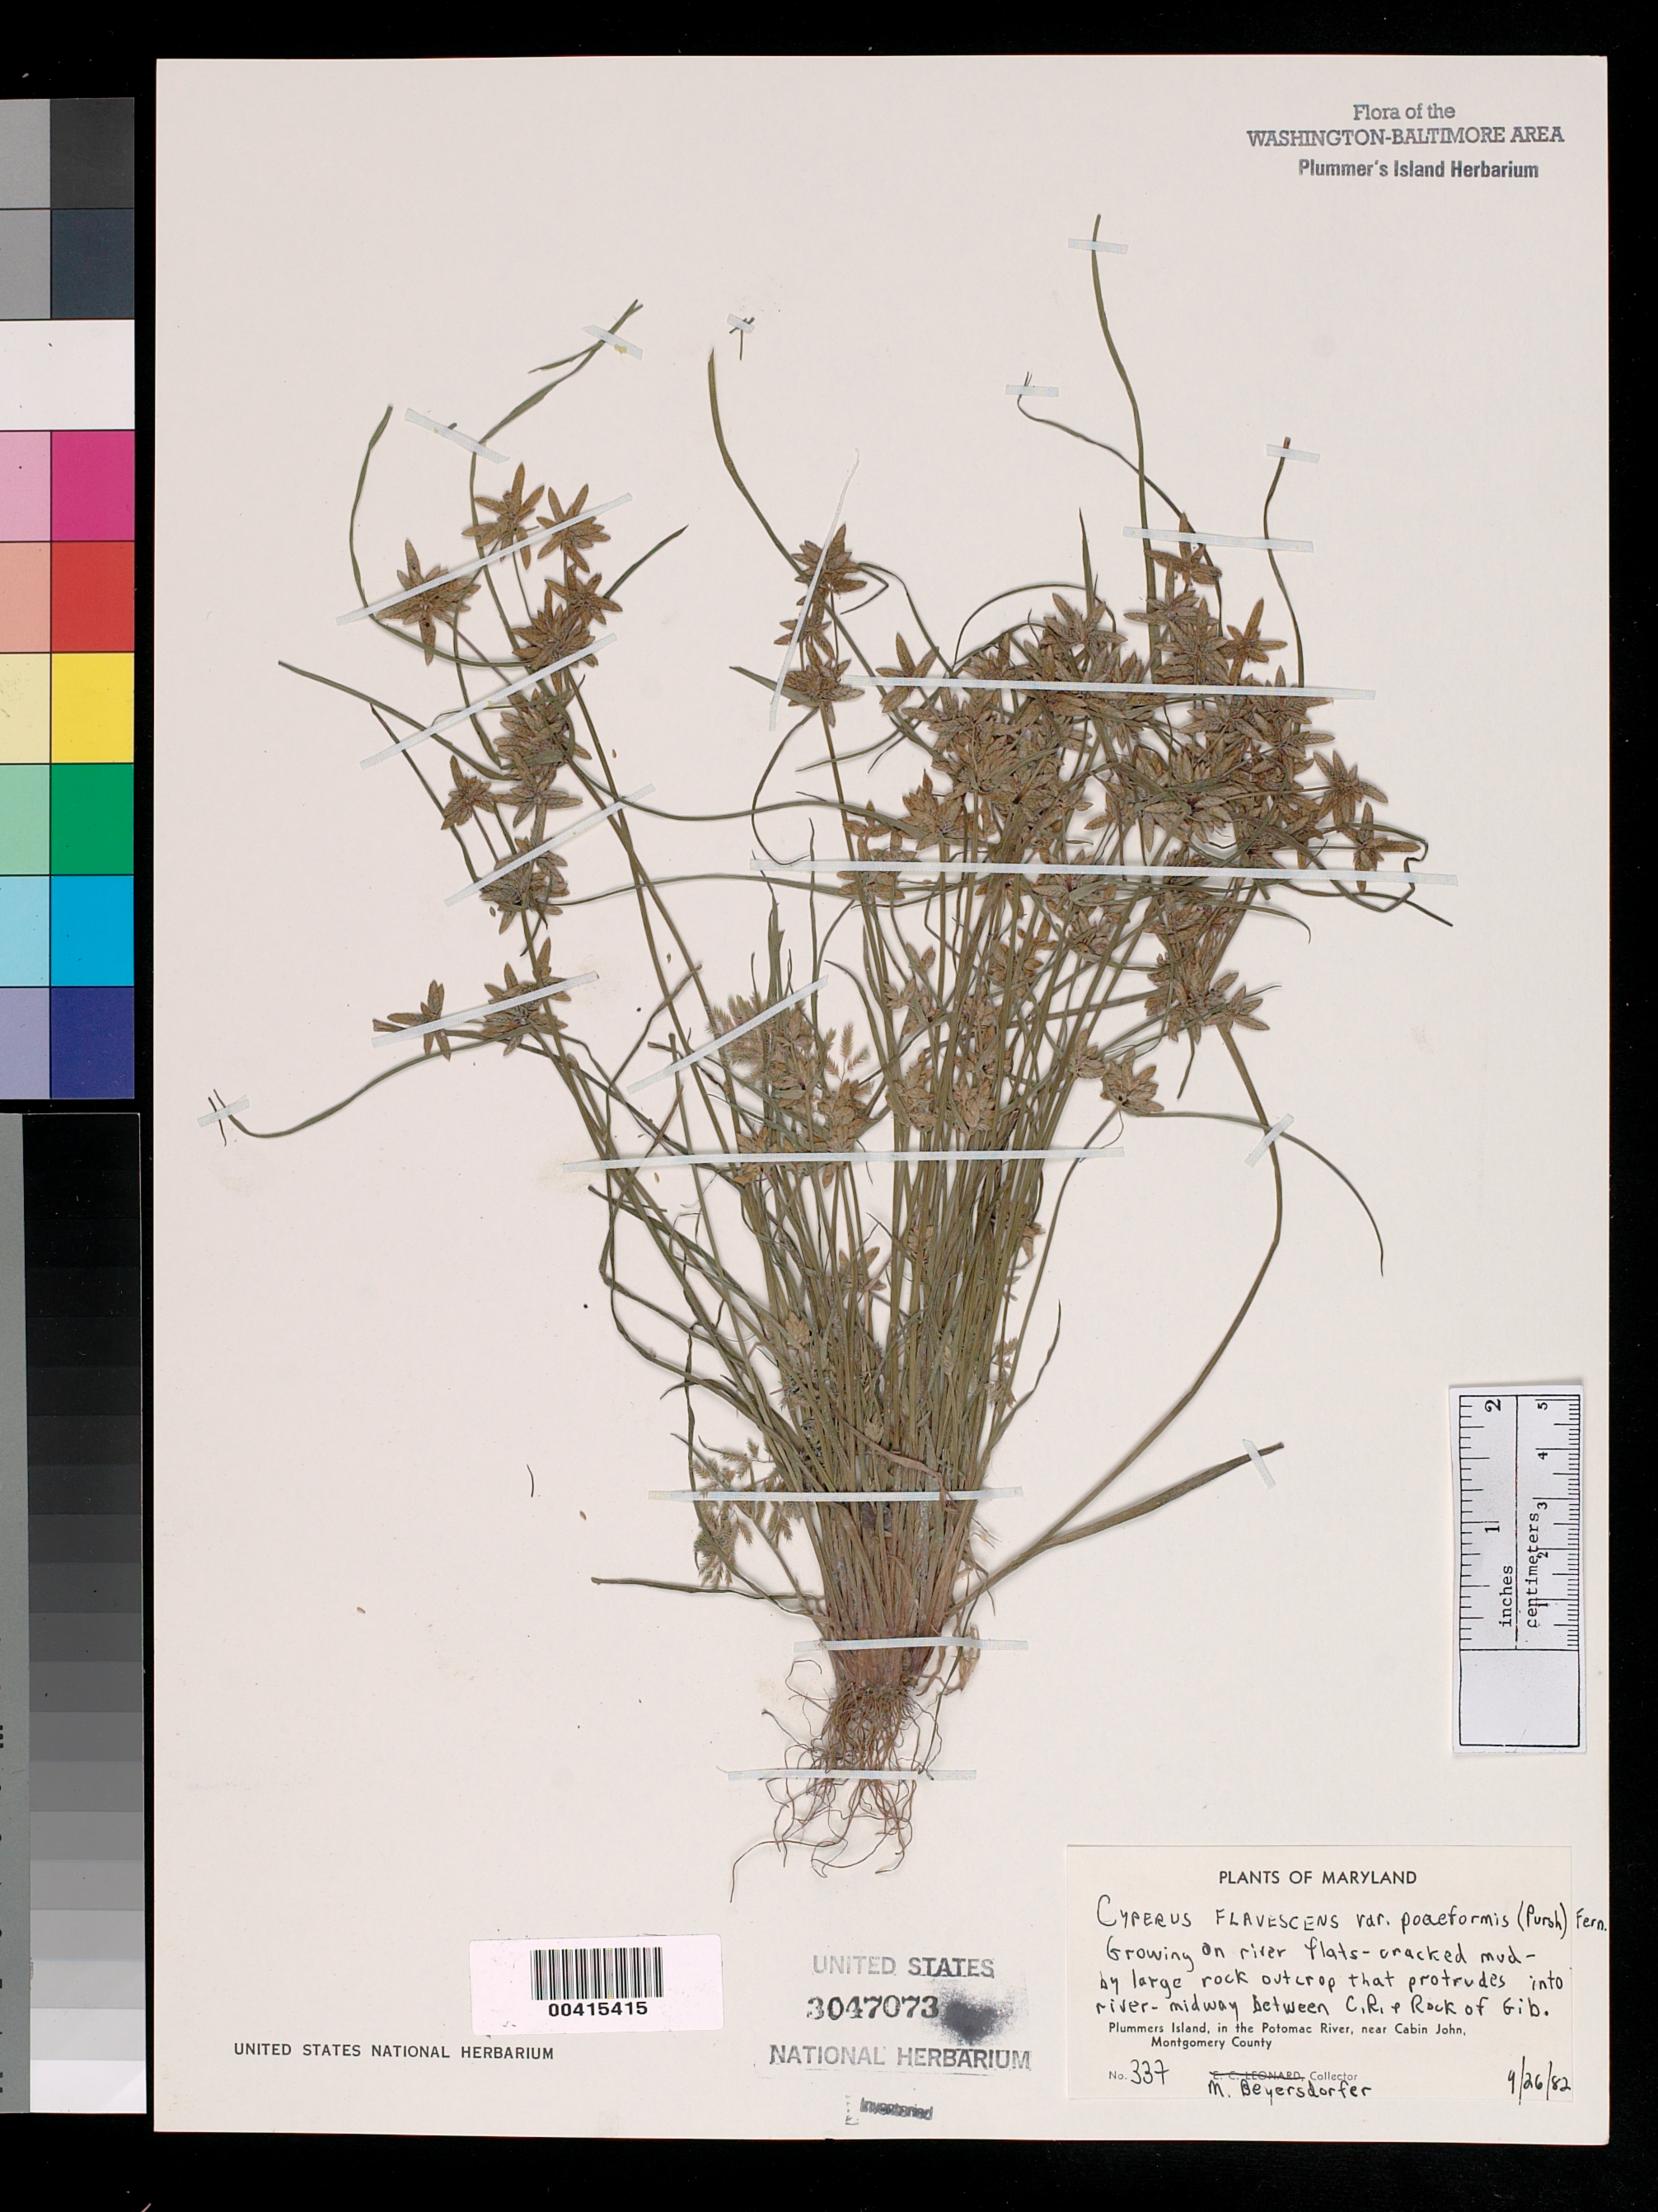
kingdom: Plantae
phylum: Tracheophyta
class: Liliopsida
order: Poales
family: Cyperaceae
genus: Cyperus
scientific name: Cyperus flavescens var. poiformis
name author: (Pursh) Fernald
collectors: M. Beyersdorfer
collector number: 337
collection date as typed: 26 Sep 1982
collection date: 1982-09-26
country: United States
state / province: Maryland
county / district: Montgomery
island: Plummers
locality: Plummer's Island; large rock outcrop in river midway between C. R. & Rock of Gibraltar C. & O. Canal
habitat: cracked mud on river flats at large rock outcrop protruding into river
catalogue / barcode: US 3047073